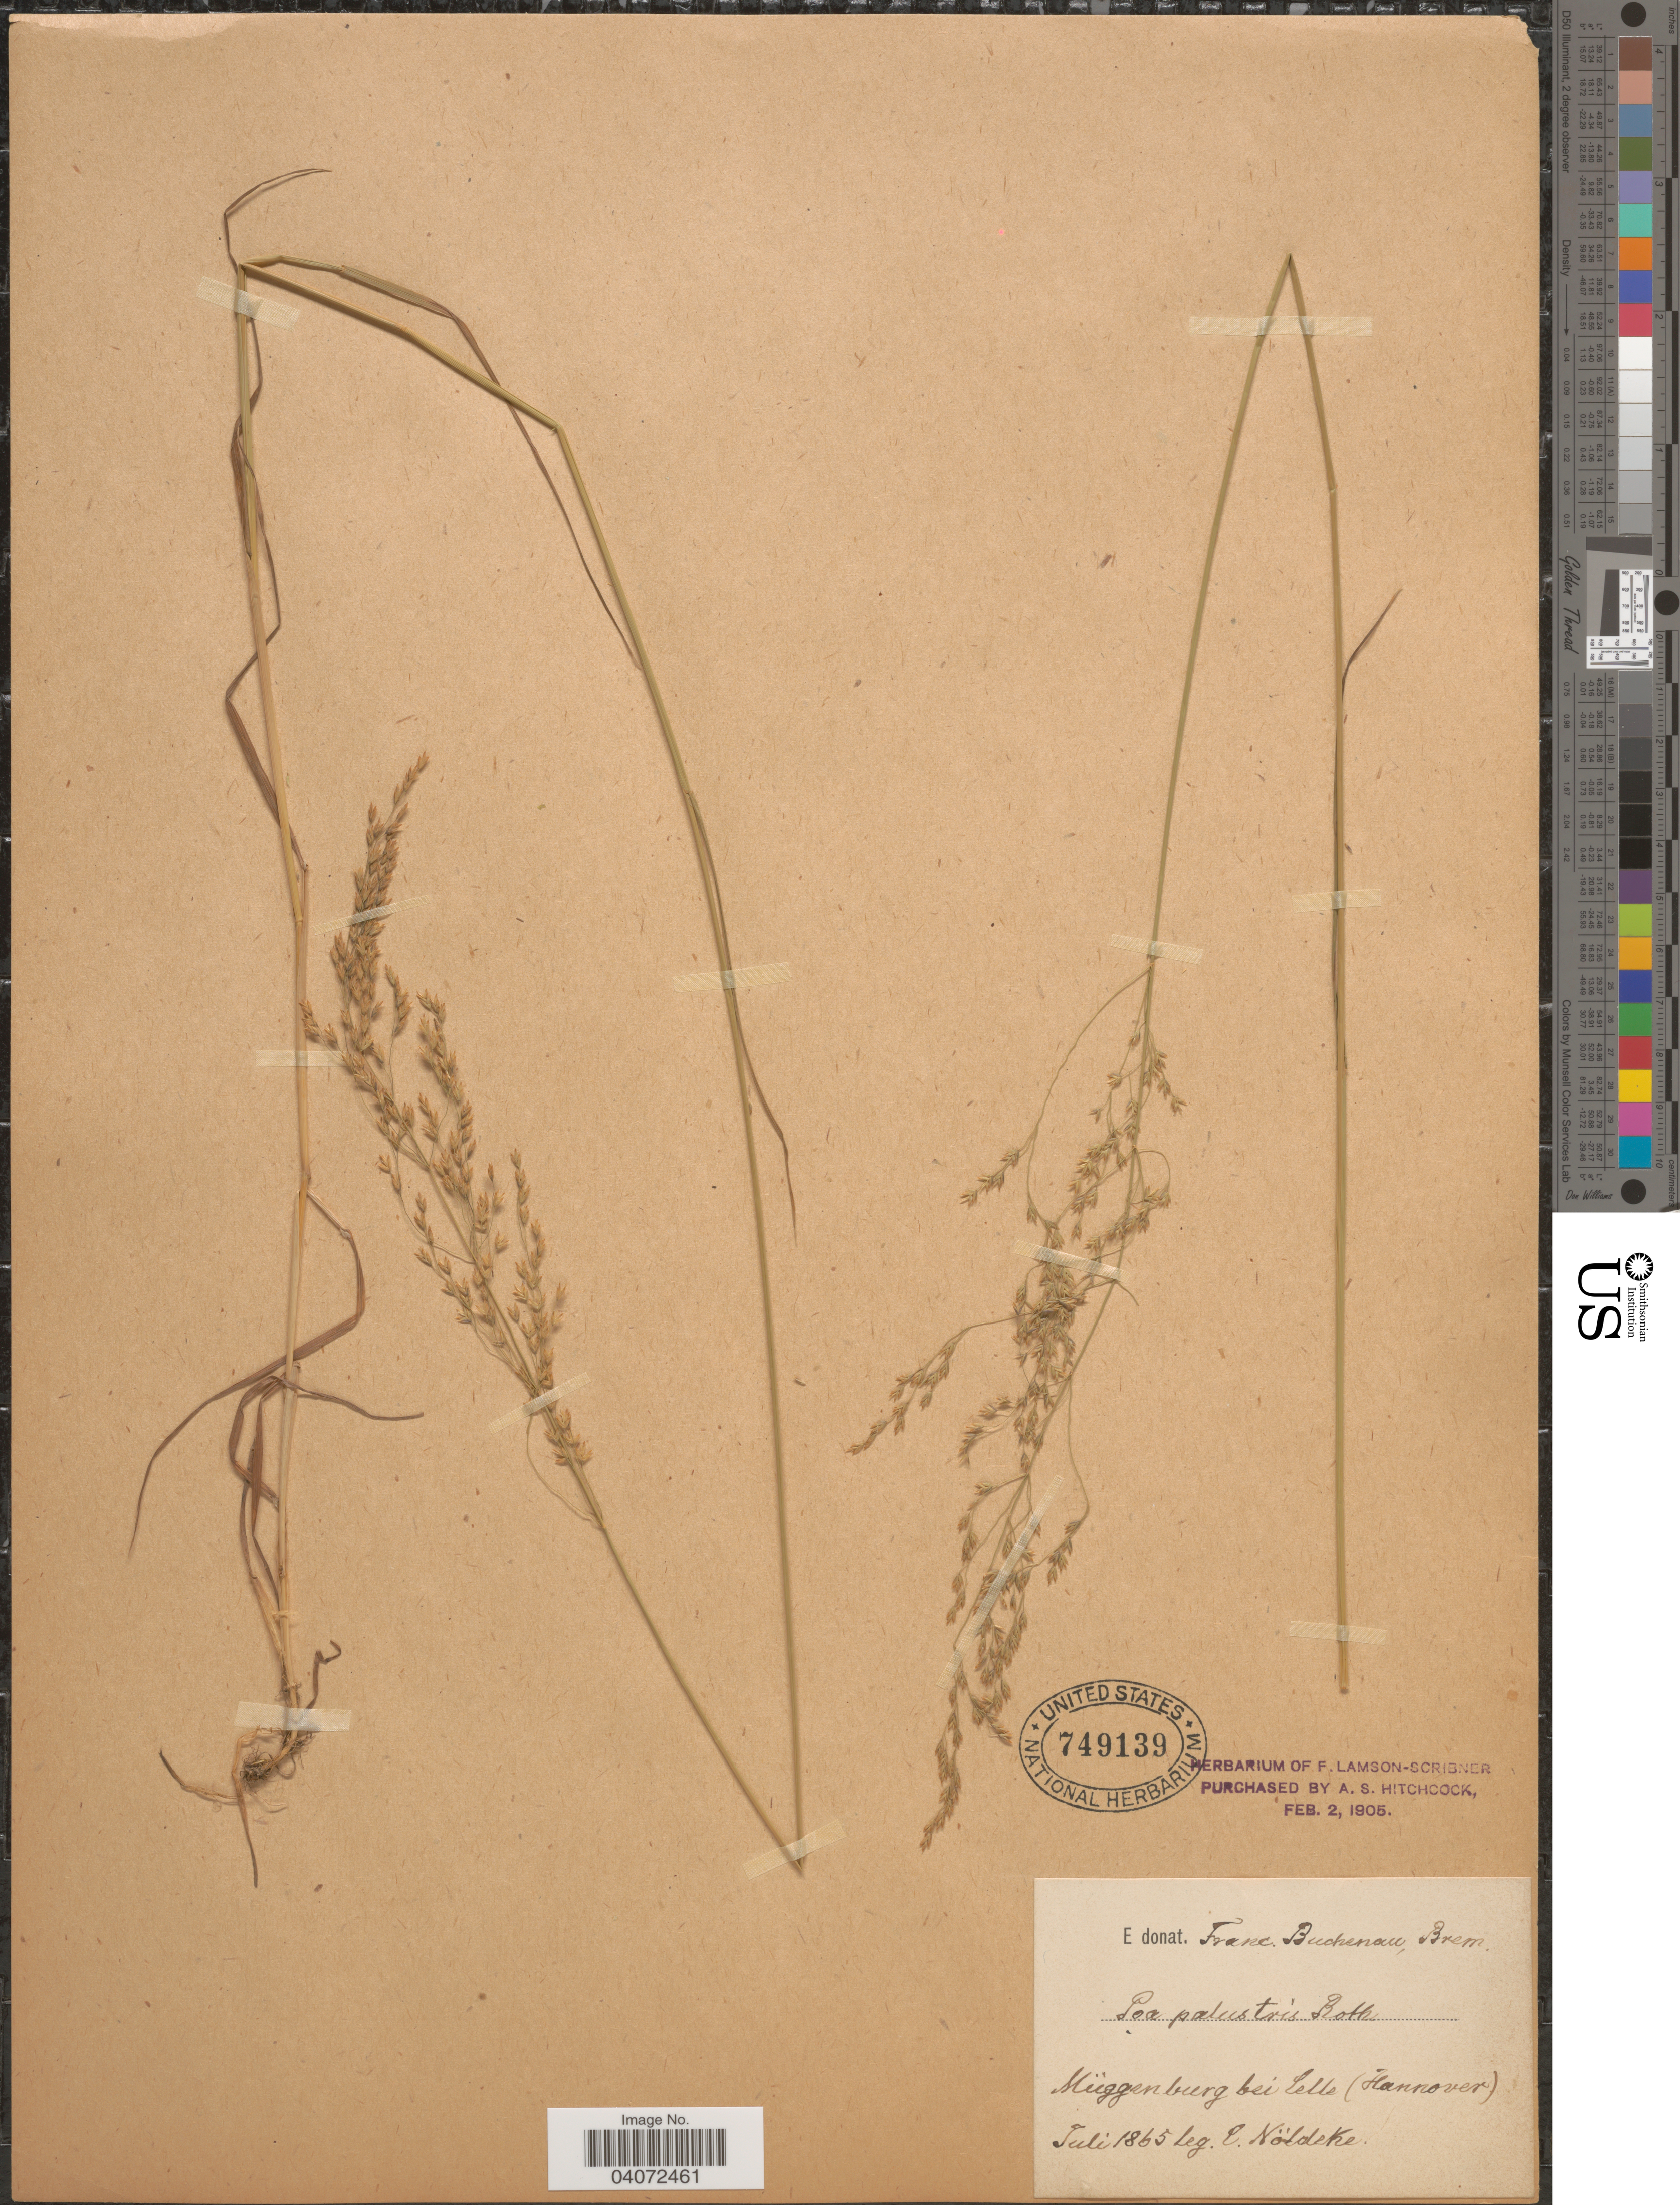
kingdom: Plantae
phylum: Tracheophyta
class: Liliopsida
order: Poales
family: Poaceae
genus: Poa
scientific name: Poa palustris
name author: L.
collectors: C. Noldeke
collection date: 1865-07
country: Germany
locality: Müggenburg bei Celle (Hannover).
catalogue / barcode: US 749139